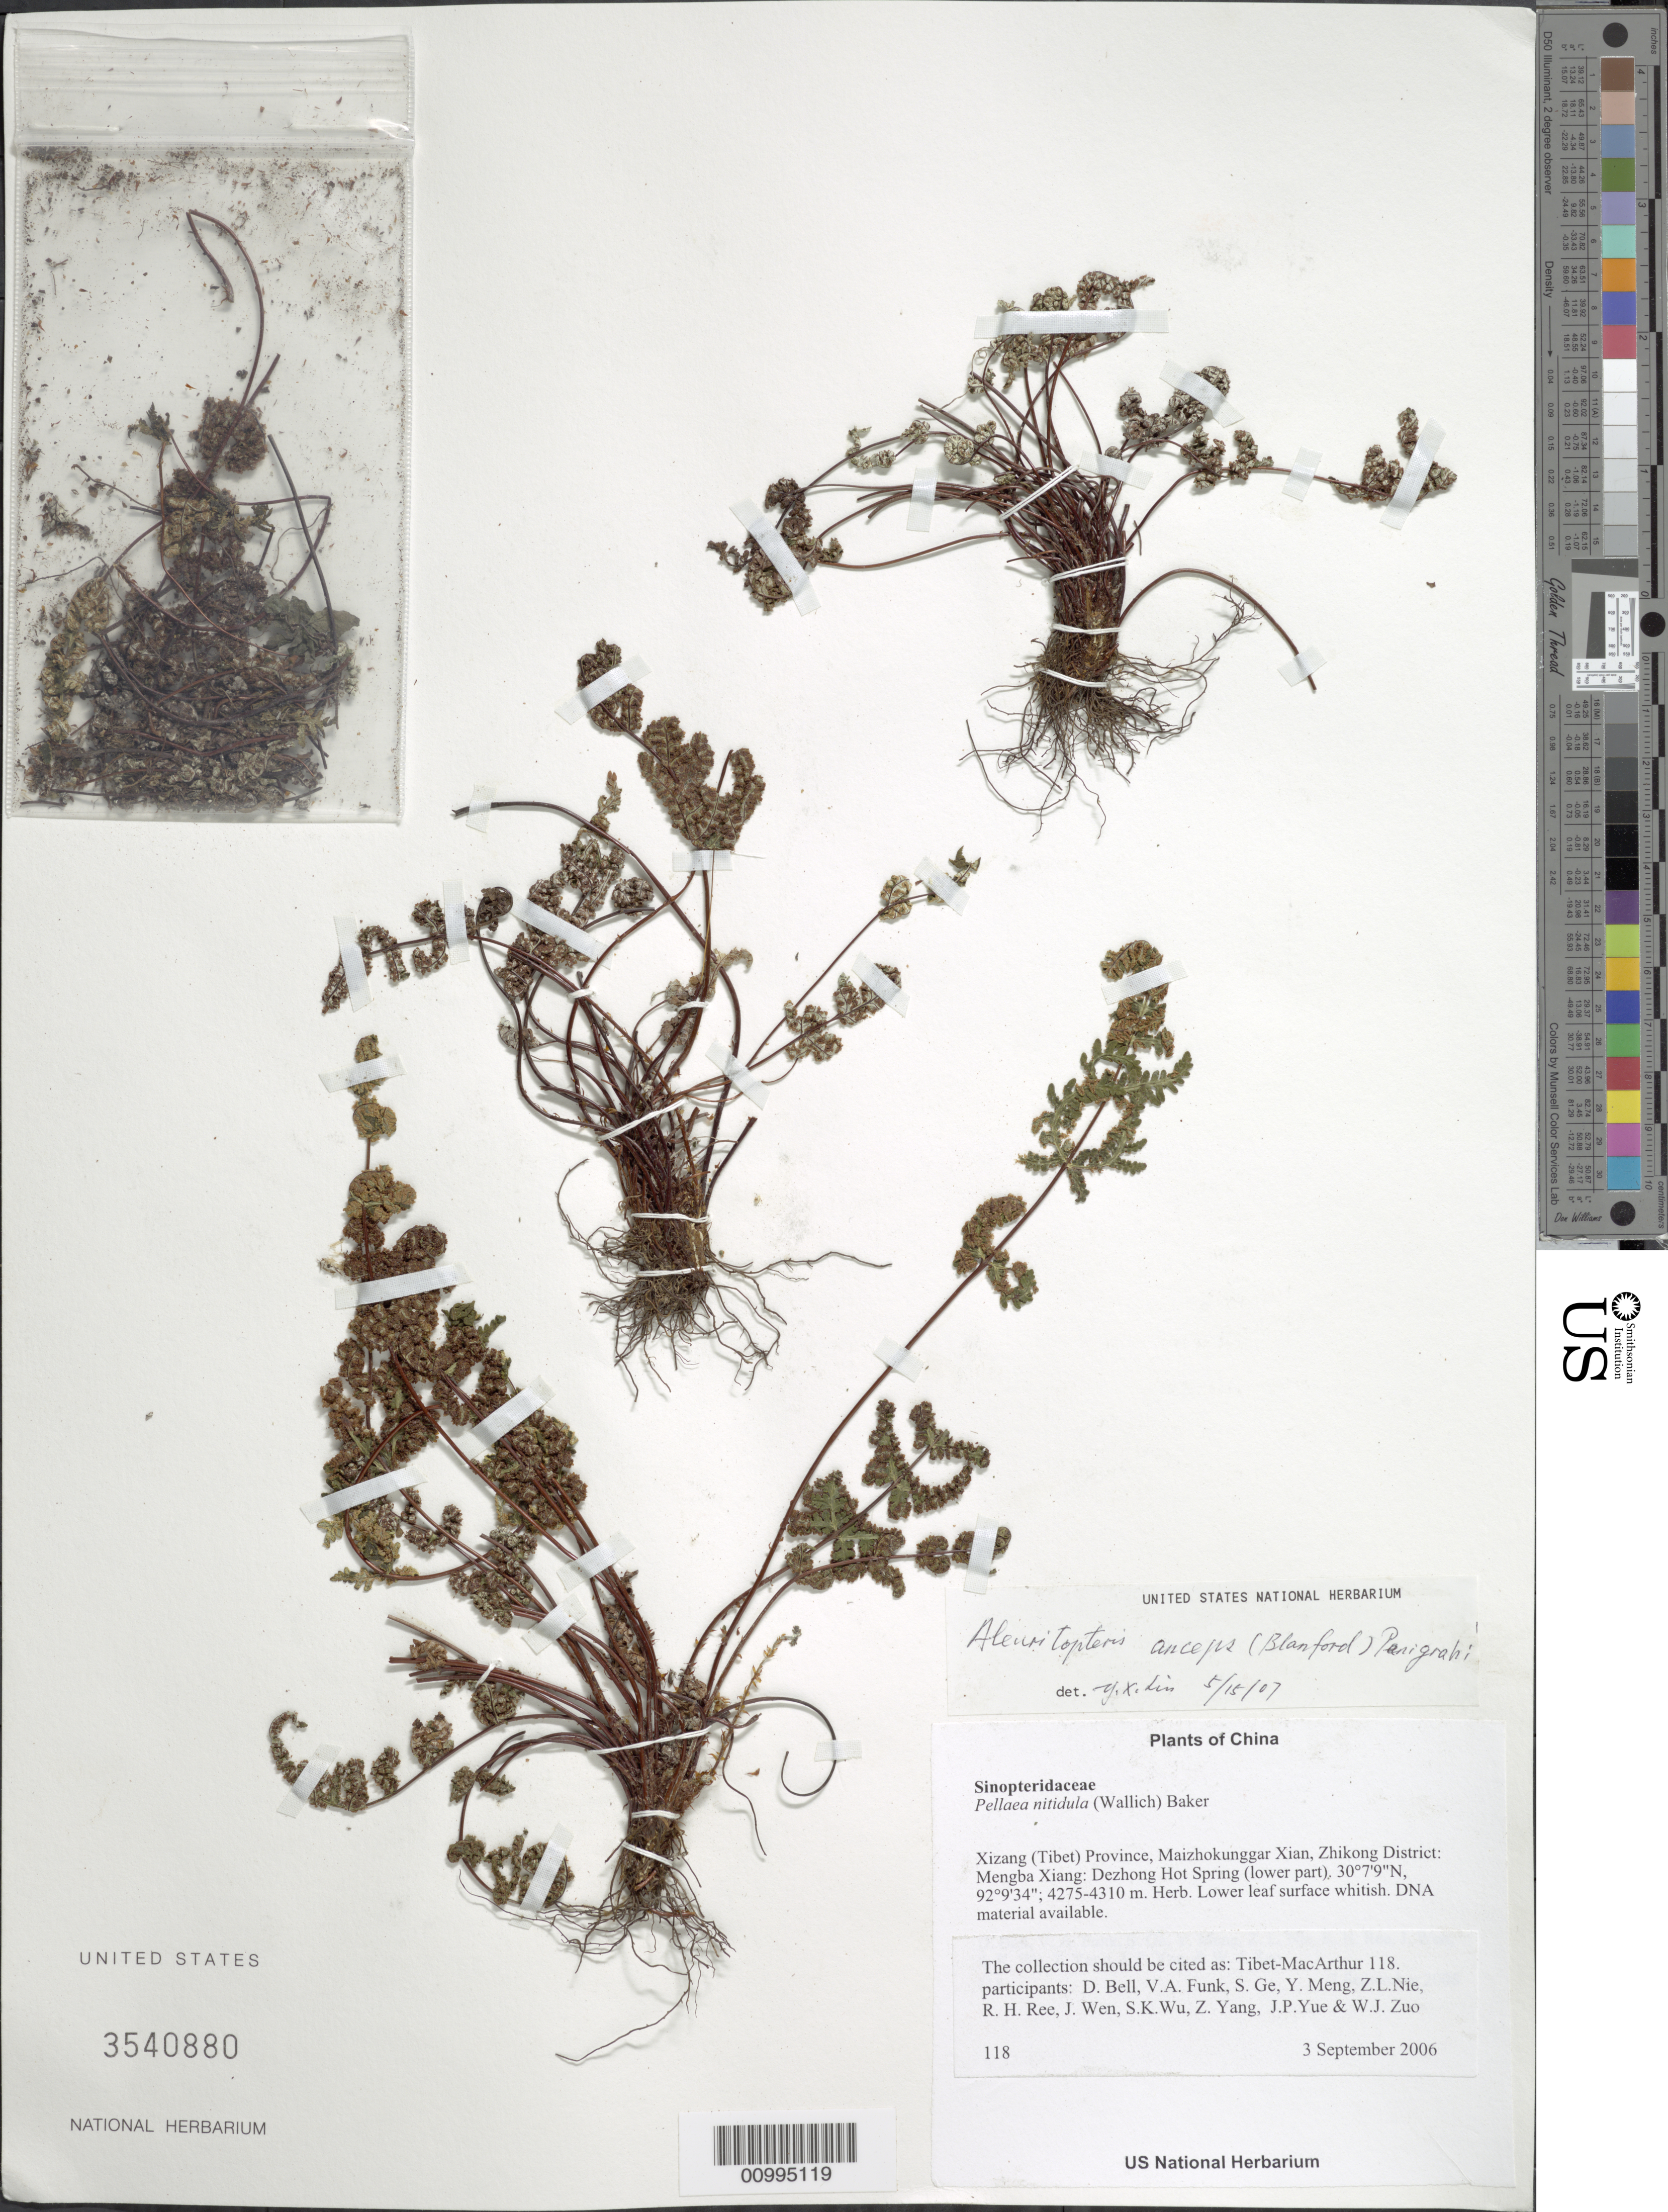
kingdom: Plantae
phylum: Tracheophyta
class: Polypodiopsida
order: Polypodiales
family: Pteridaceae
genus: Aleuritopteris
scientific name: Aleuritopteris anceps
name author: (Blanf.) Panigrahi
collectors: Tibet-MacArthur, D. A. Bell, V. Funk, S. Ge, Y. Meng, Z. Nie, R. Ree, J. Wen, S. K. Wu, Z. Yang, J. Yue & W. Zuo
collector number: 118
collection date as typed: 03 Sep 2006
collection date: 2006-09-03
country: China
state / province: Xizang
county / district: Maizhokunggar Xian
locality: Zhikong District: Mengba Xiang:Dezhong Hot Spring (lower part).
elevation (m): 4275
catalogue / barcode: US 3540880